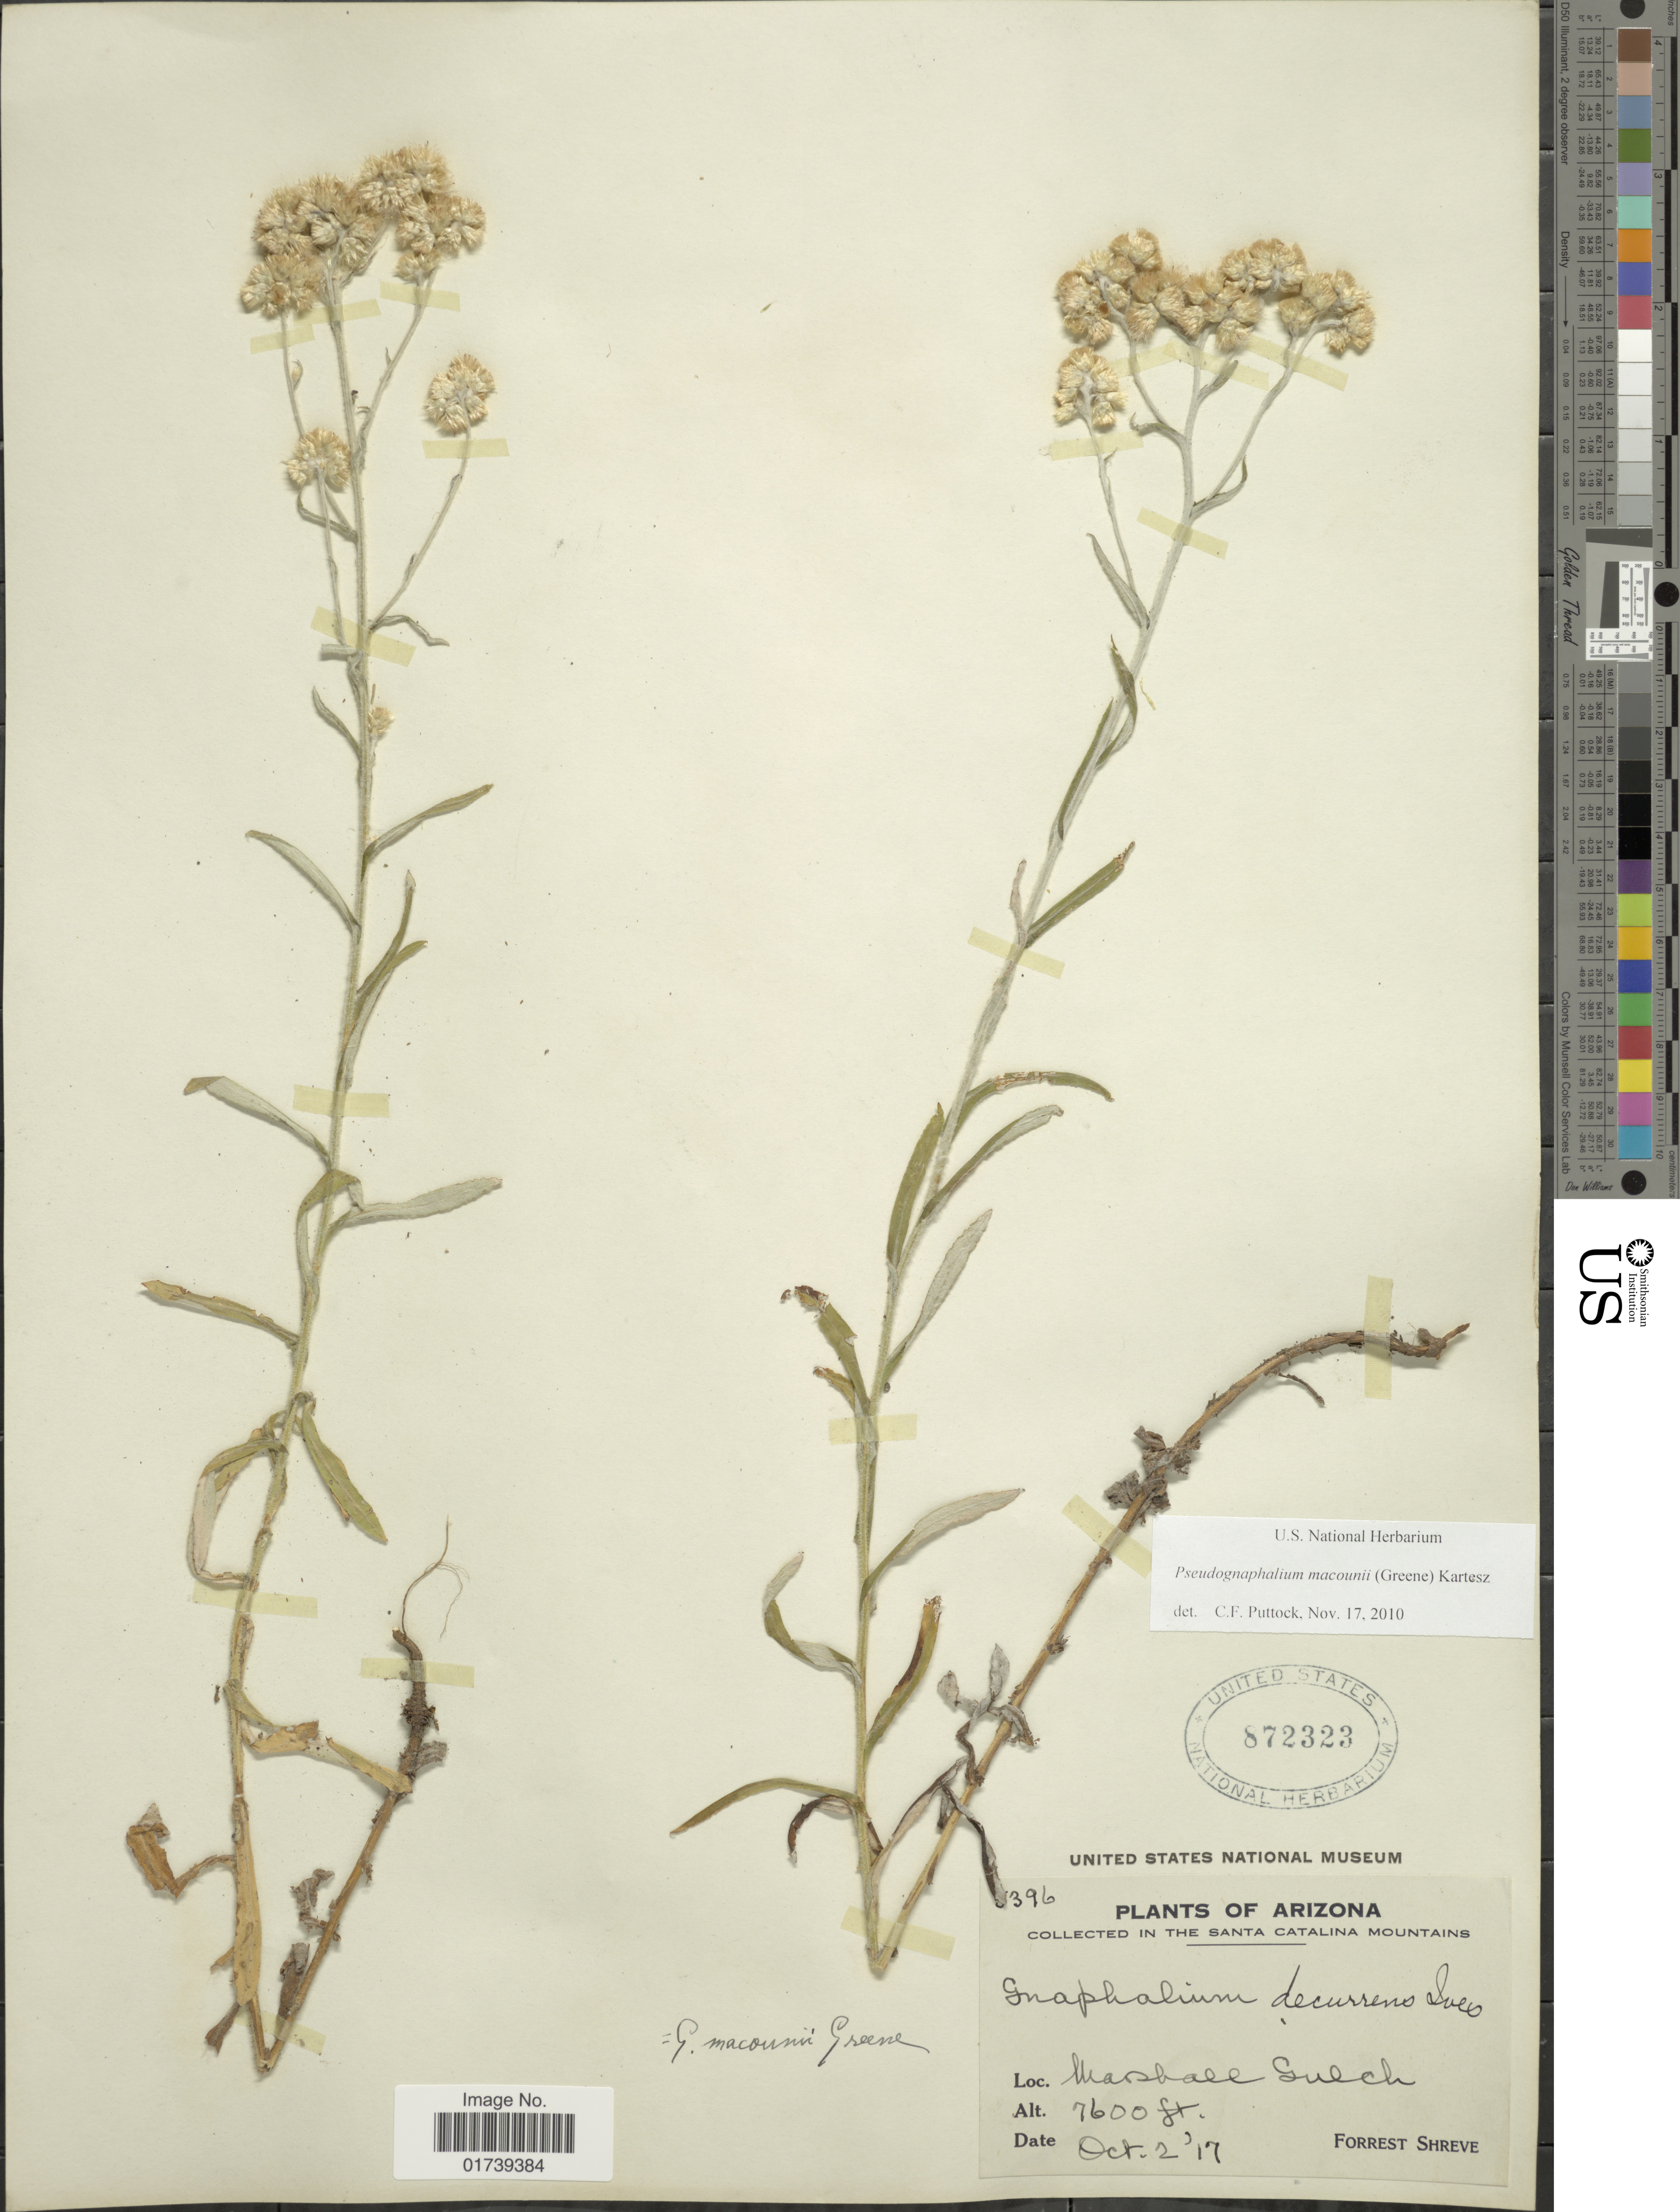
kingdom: Plantae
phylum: Tracheophyta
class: Magnoliopsida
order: Asterales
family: Asteraceae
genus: Pseudognaphalium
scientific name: Pseudognaphalium macounii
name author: (Greene) Kartesz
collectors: F. Shreve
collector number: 396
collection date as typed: Transcribed d/m/y: 2/10/17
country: United States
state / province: Arizona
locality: The Santa Catalina Mountains, Marshall Gulch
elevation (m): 2316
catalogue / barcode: US 872323